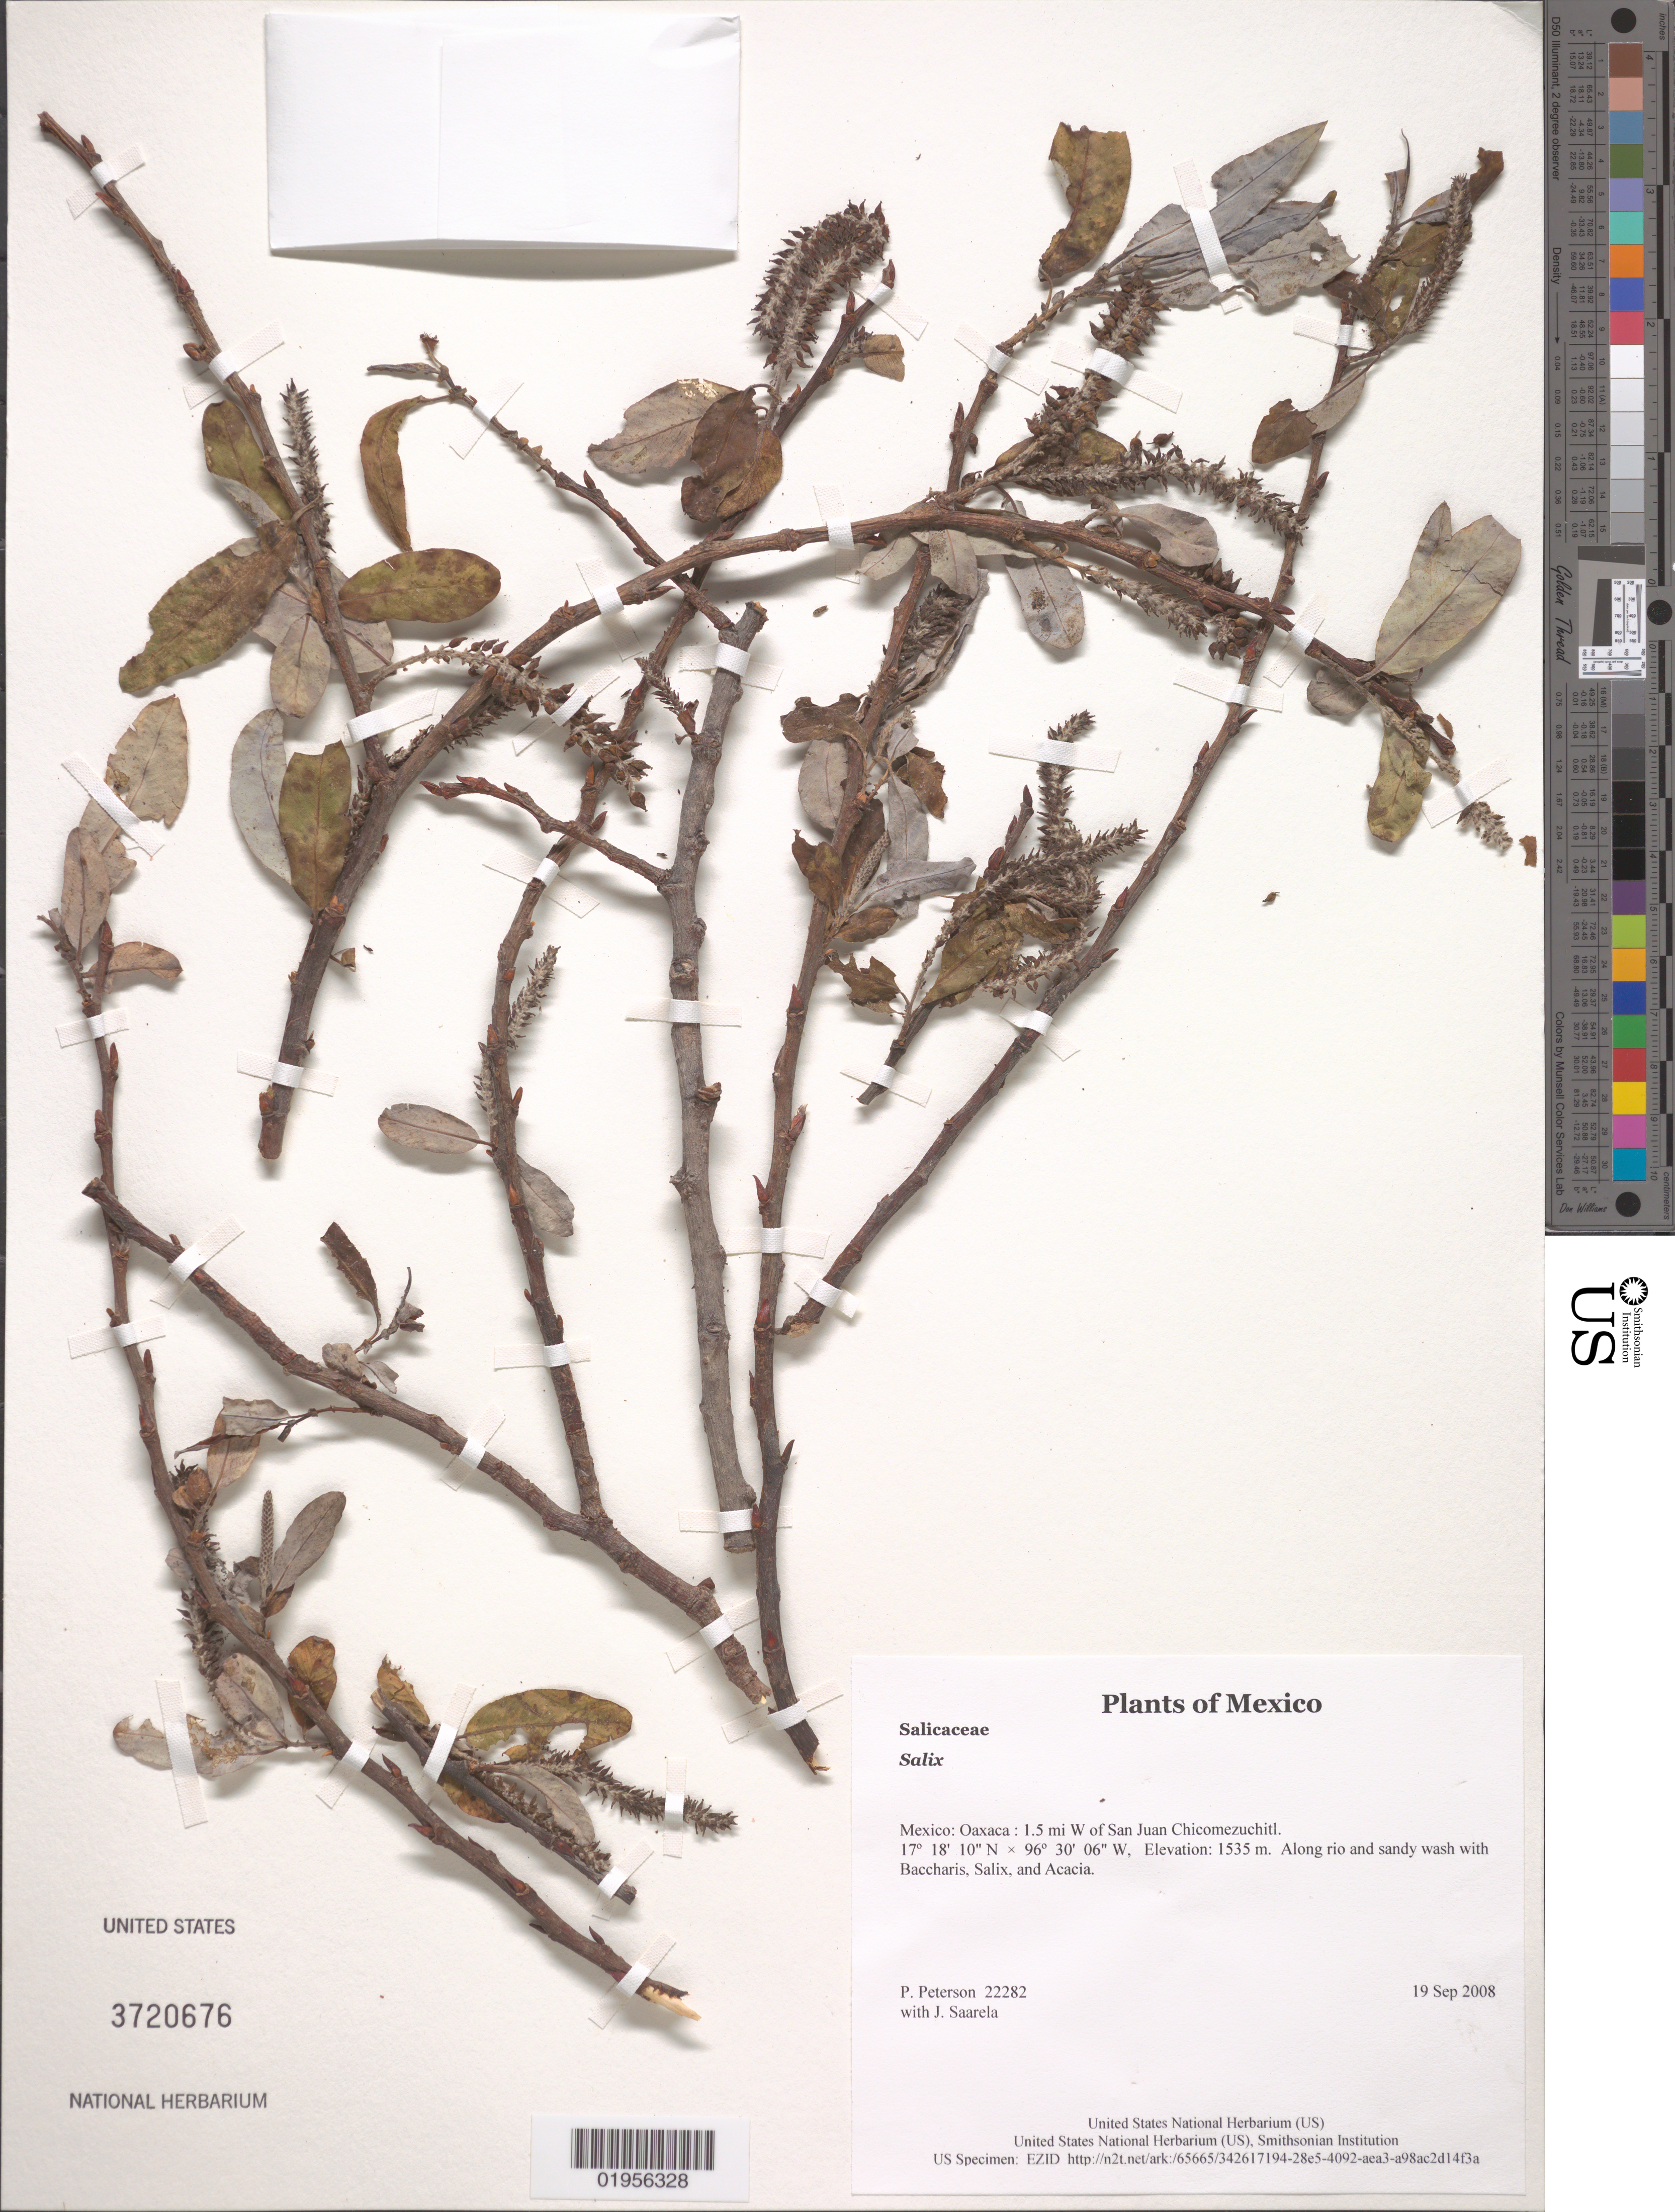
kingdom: Plantae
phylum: Tracheophyta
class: Magnoliopsida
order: Malpighiales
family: Salicaceae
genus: Salix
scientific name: Salix sp.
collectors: P. M. Peterson & J. Saarela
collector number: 22282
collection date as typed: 19 Sep 2008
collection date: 2008-09-19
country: Mexico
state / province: Oaxaca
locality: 1.5 mi W of San Juan Chicomezuchitl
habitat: Along rio and sandy wash with Baccharis, Salix, and Acacia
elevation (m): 1535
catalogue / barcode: US 3720676